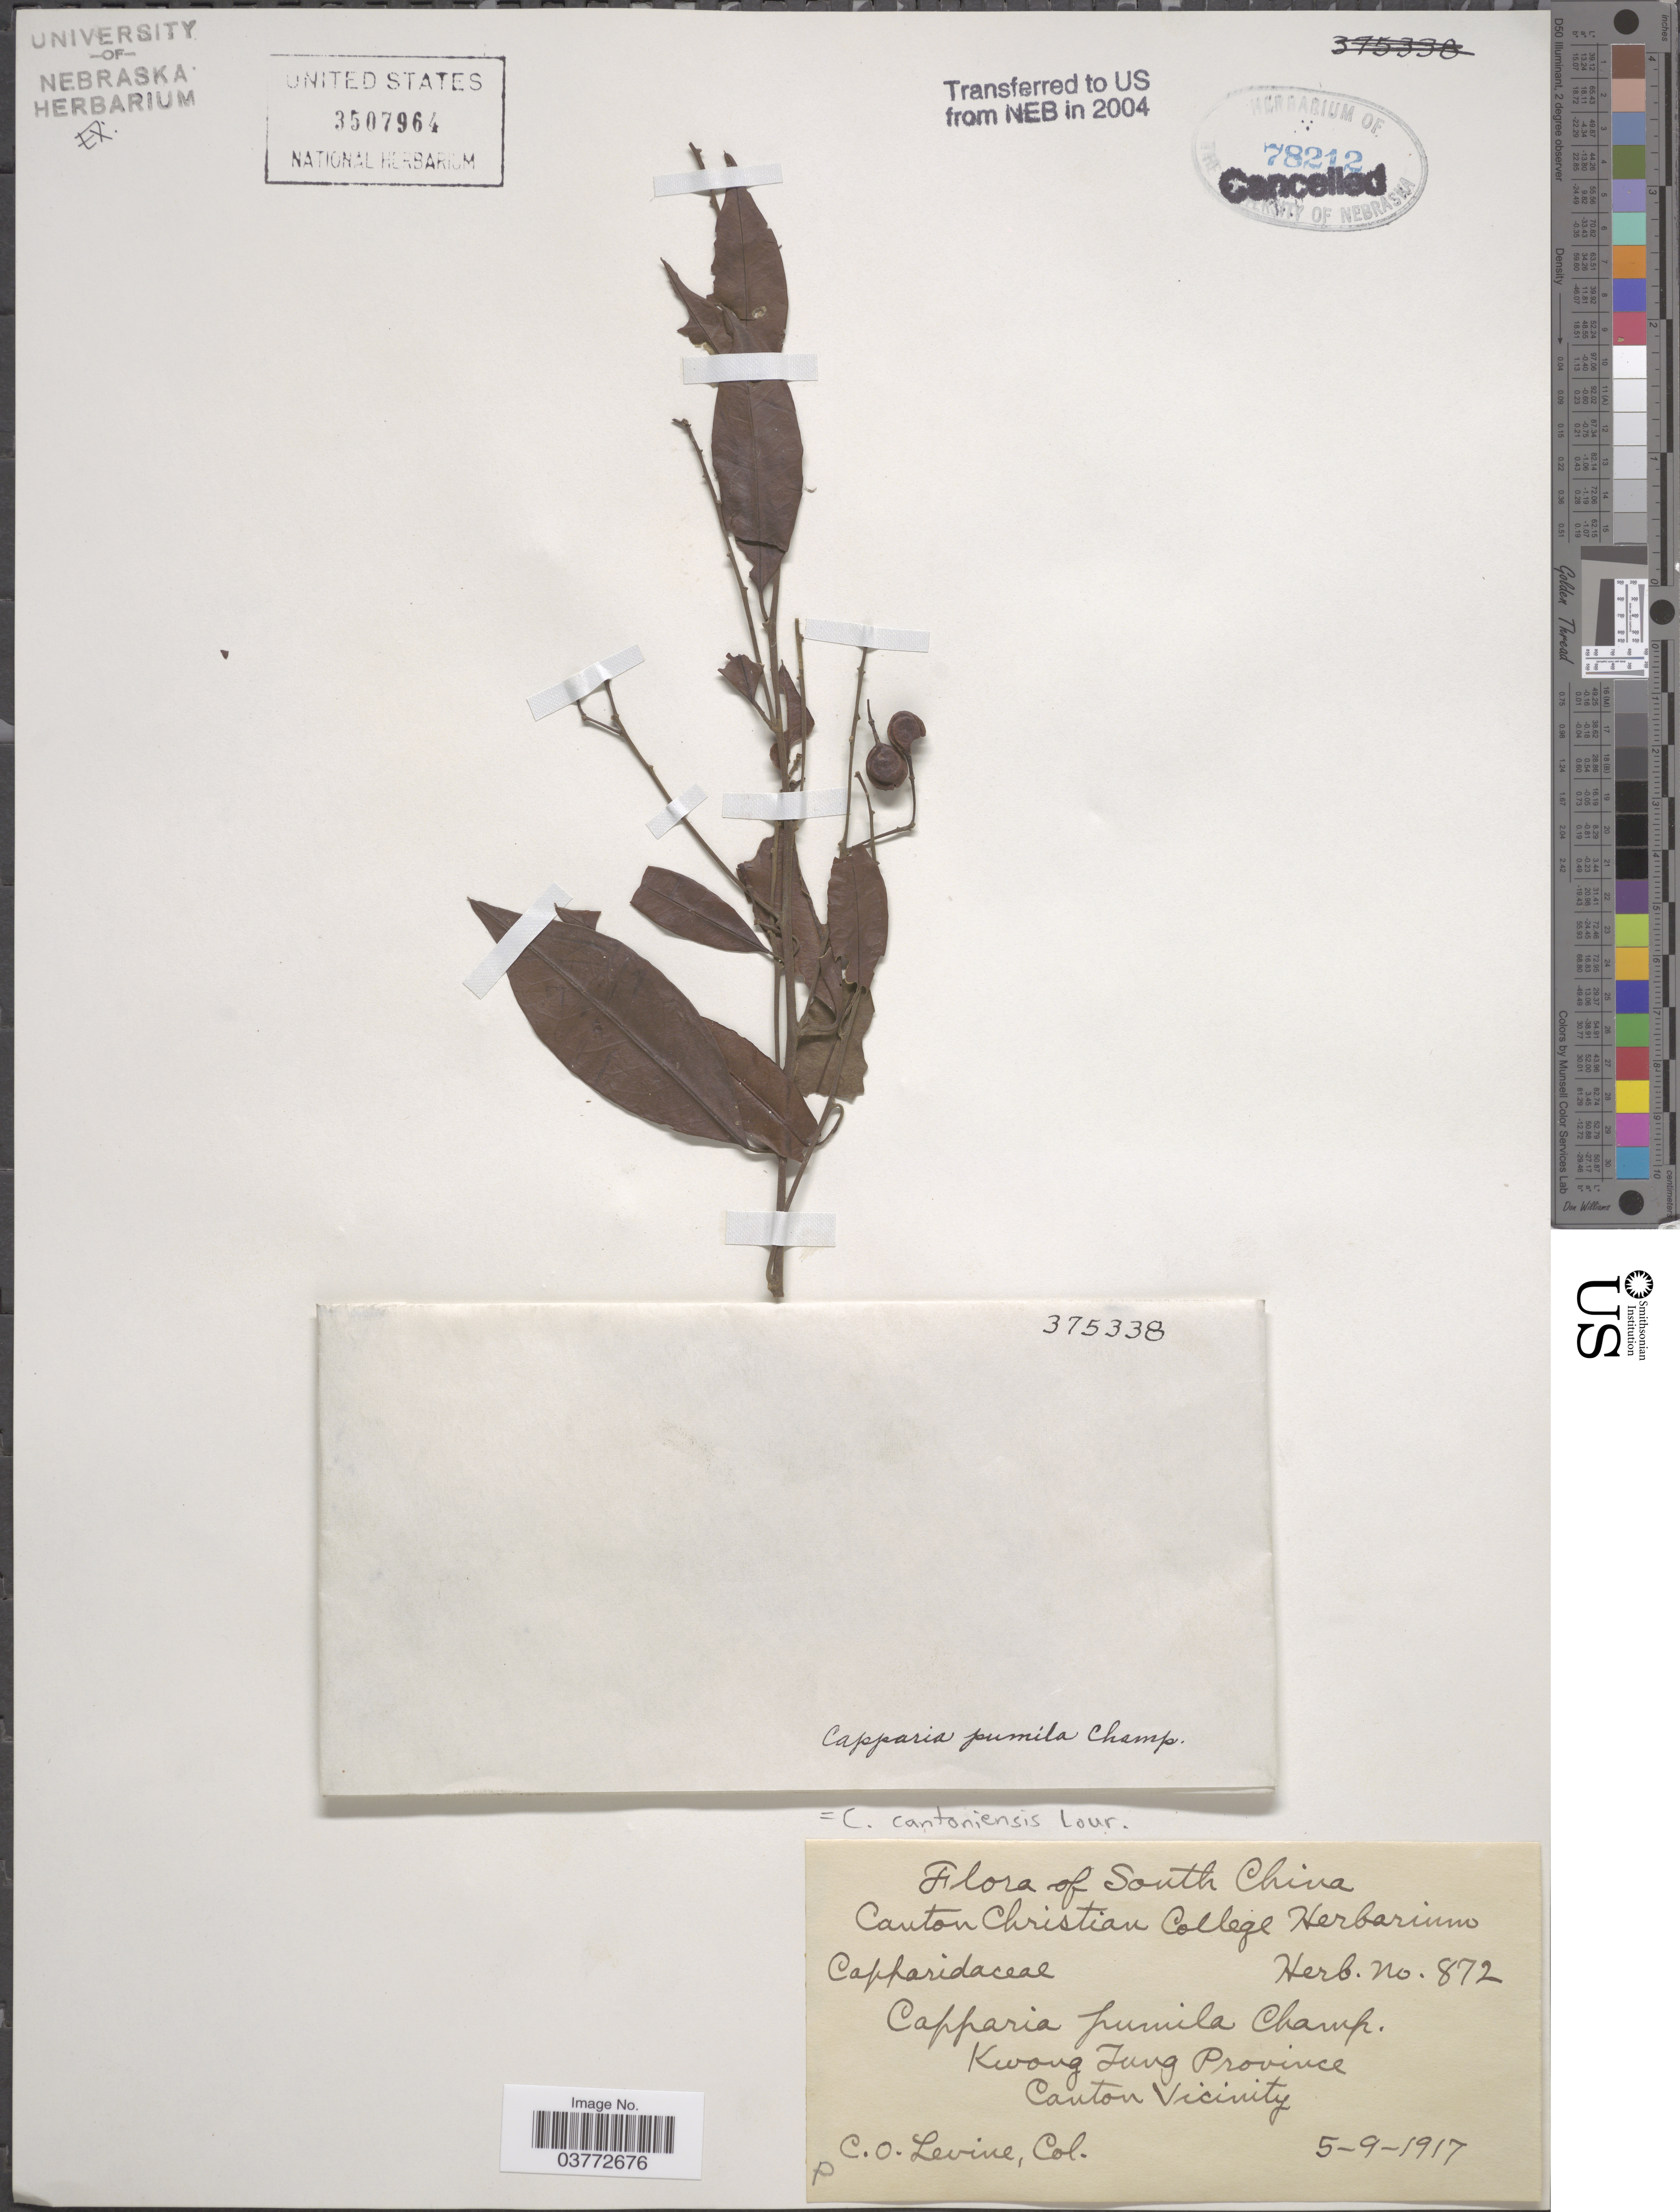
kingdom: Plantae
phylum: Tracheophyta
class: Magnoliopsida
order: Brassicales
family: Capparaceae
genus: Capparis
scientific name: Capparis cantoniensis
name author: Lour.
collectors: C. O. Levine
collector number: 872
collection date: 1917-09-05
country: China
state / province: Guangdong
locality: South China. Kwong Tung Province. Canton Vicinity.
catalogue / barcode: US 3507964